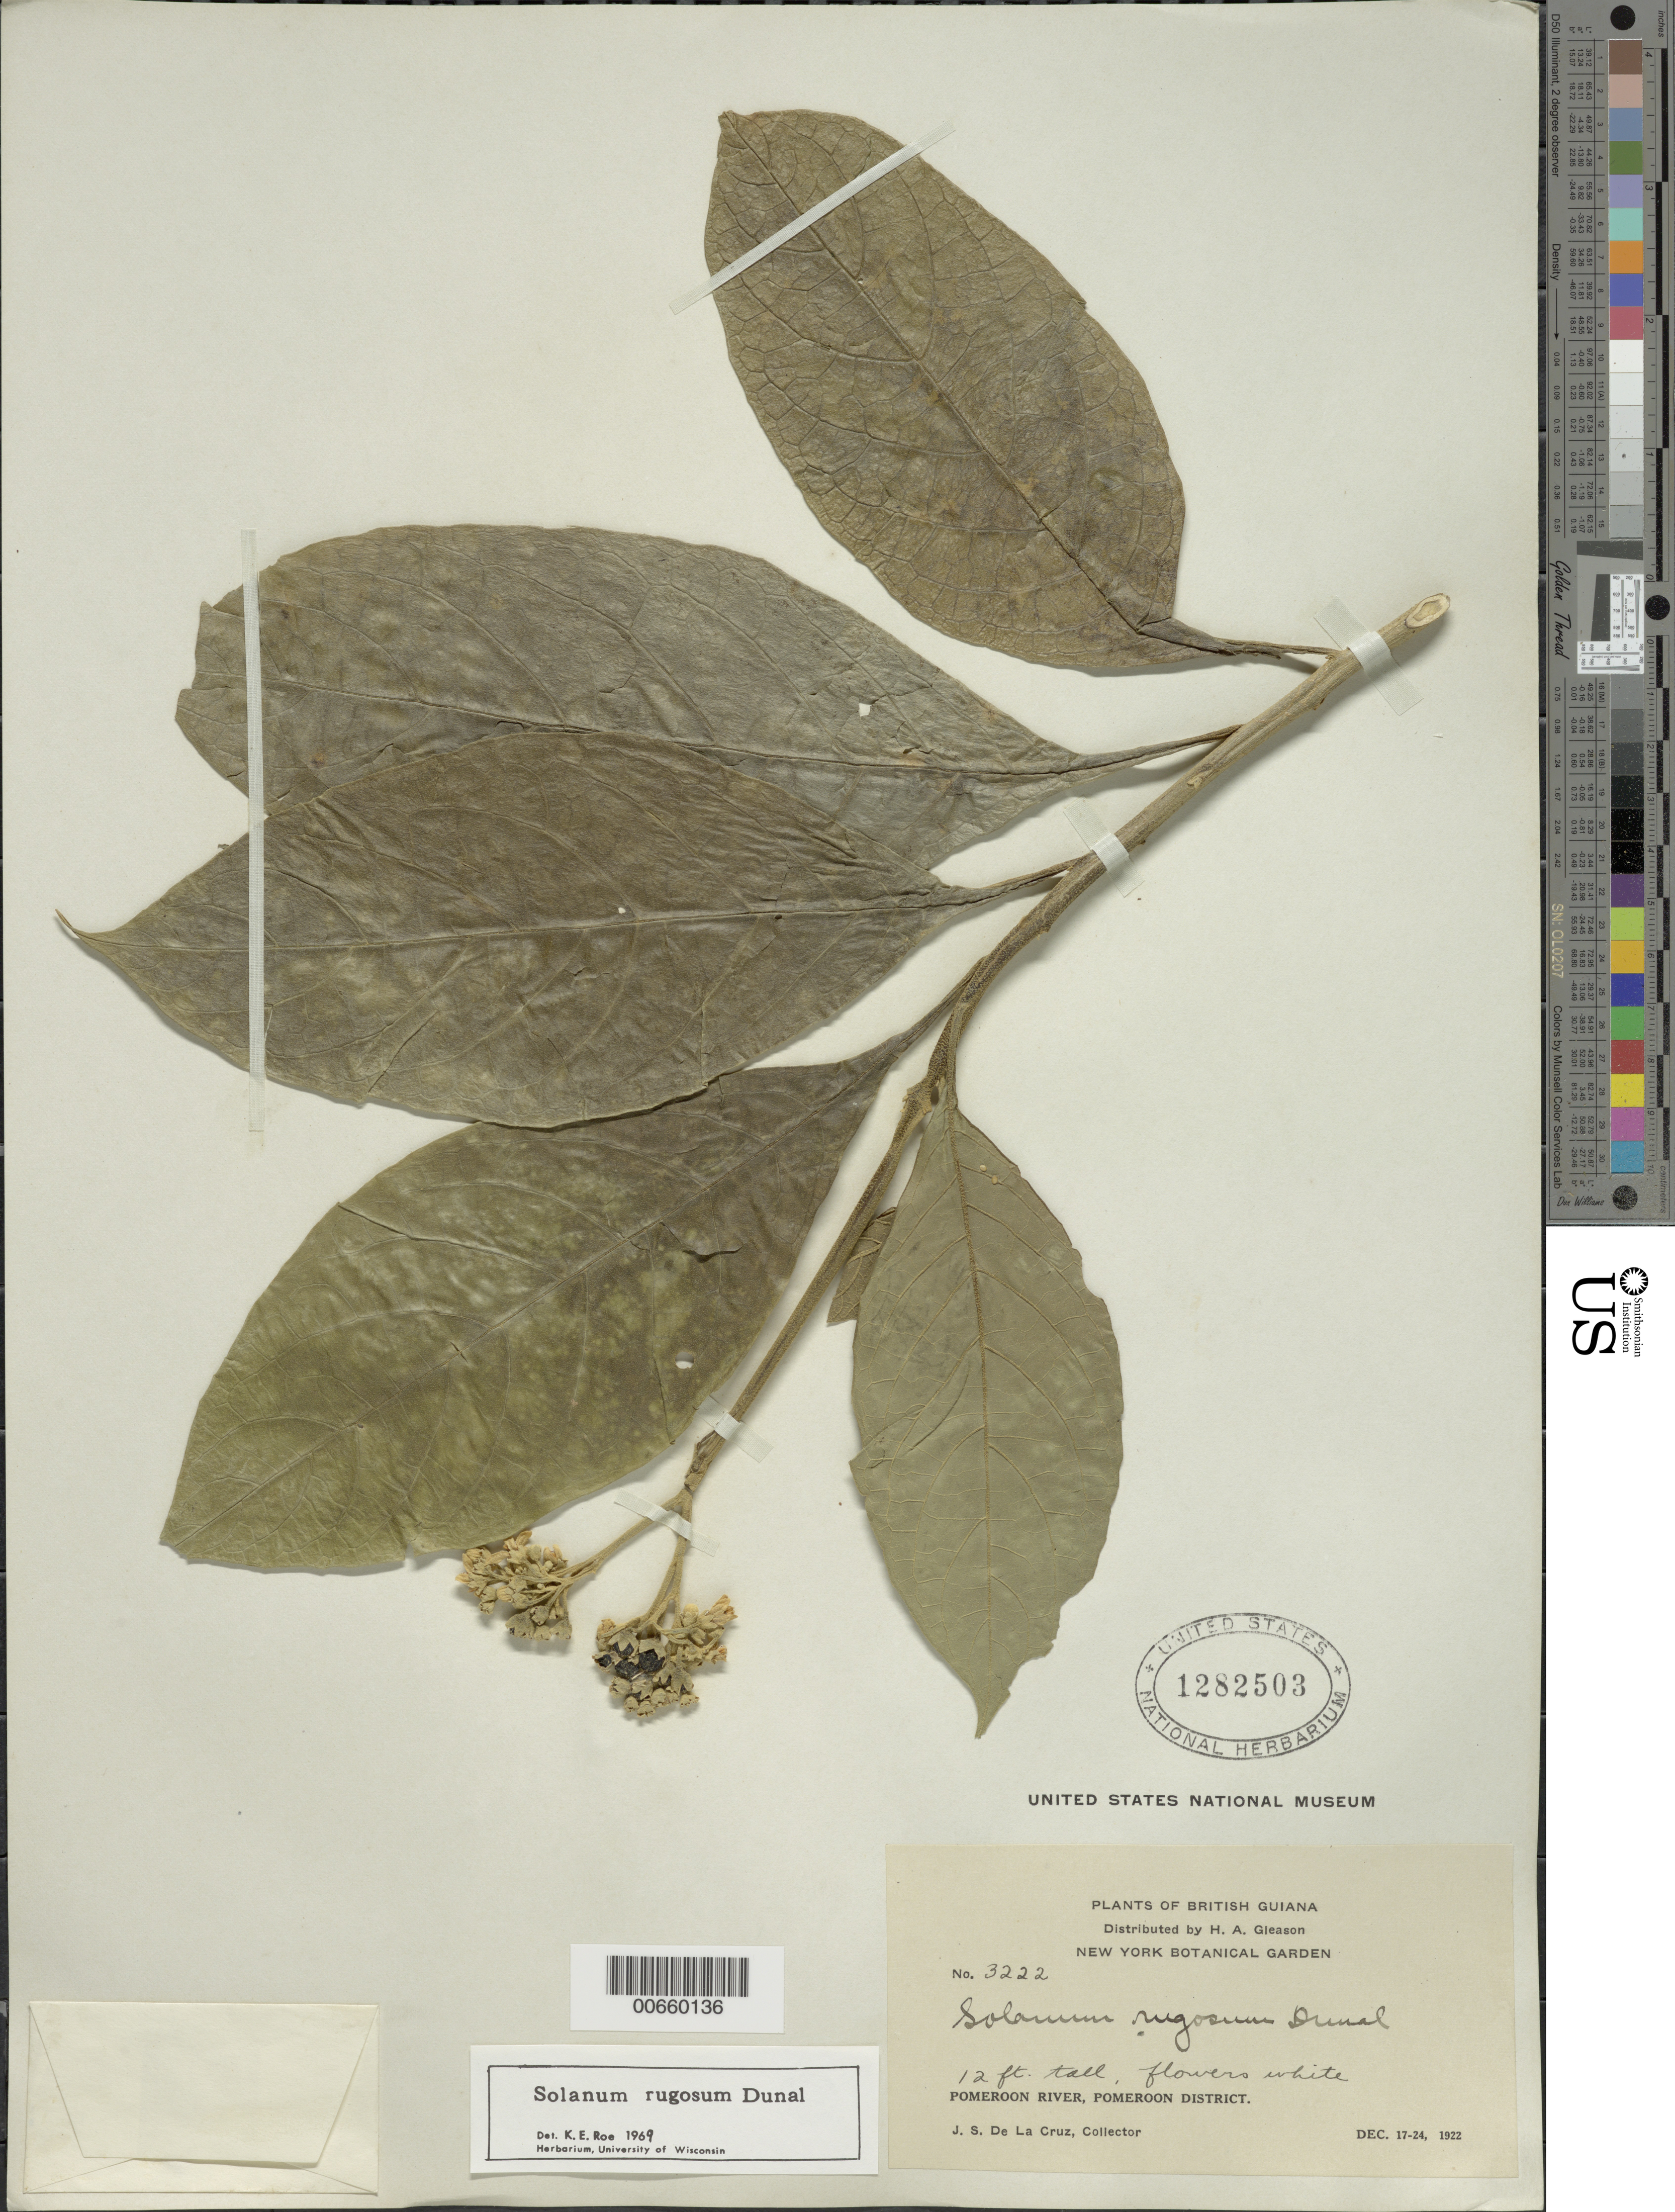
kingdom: Plantae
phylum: Tracheophyta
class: Magnoliopsida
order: Solanales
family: Solanaceae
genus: Solanum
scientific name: Solanum rugosum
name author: Dunal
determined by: Roe, K. E.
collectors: J. S. de la Cruz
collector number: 3222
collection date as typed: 12 Dec 1922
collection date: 1922-12-12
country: Guyana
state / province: Pomeroon-Supenaam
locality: Pomeroon R.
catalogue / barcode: US 1282503